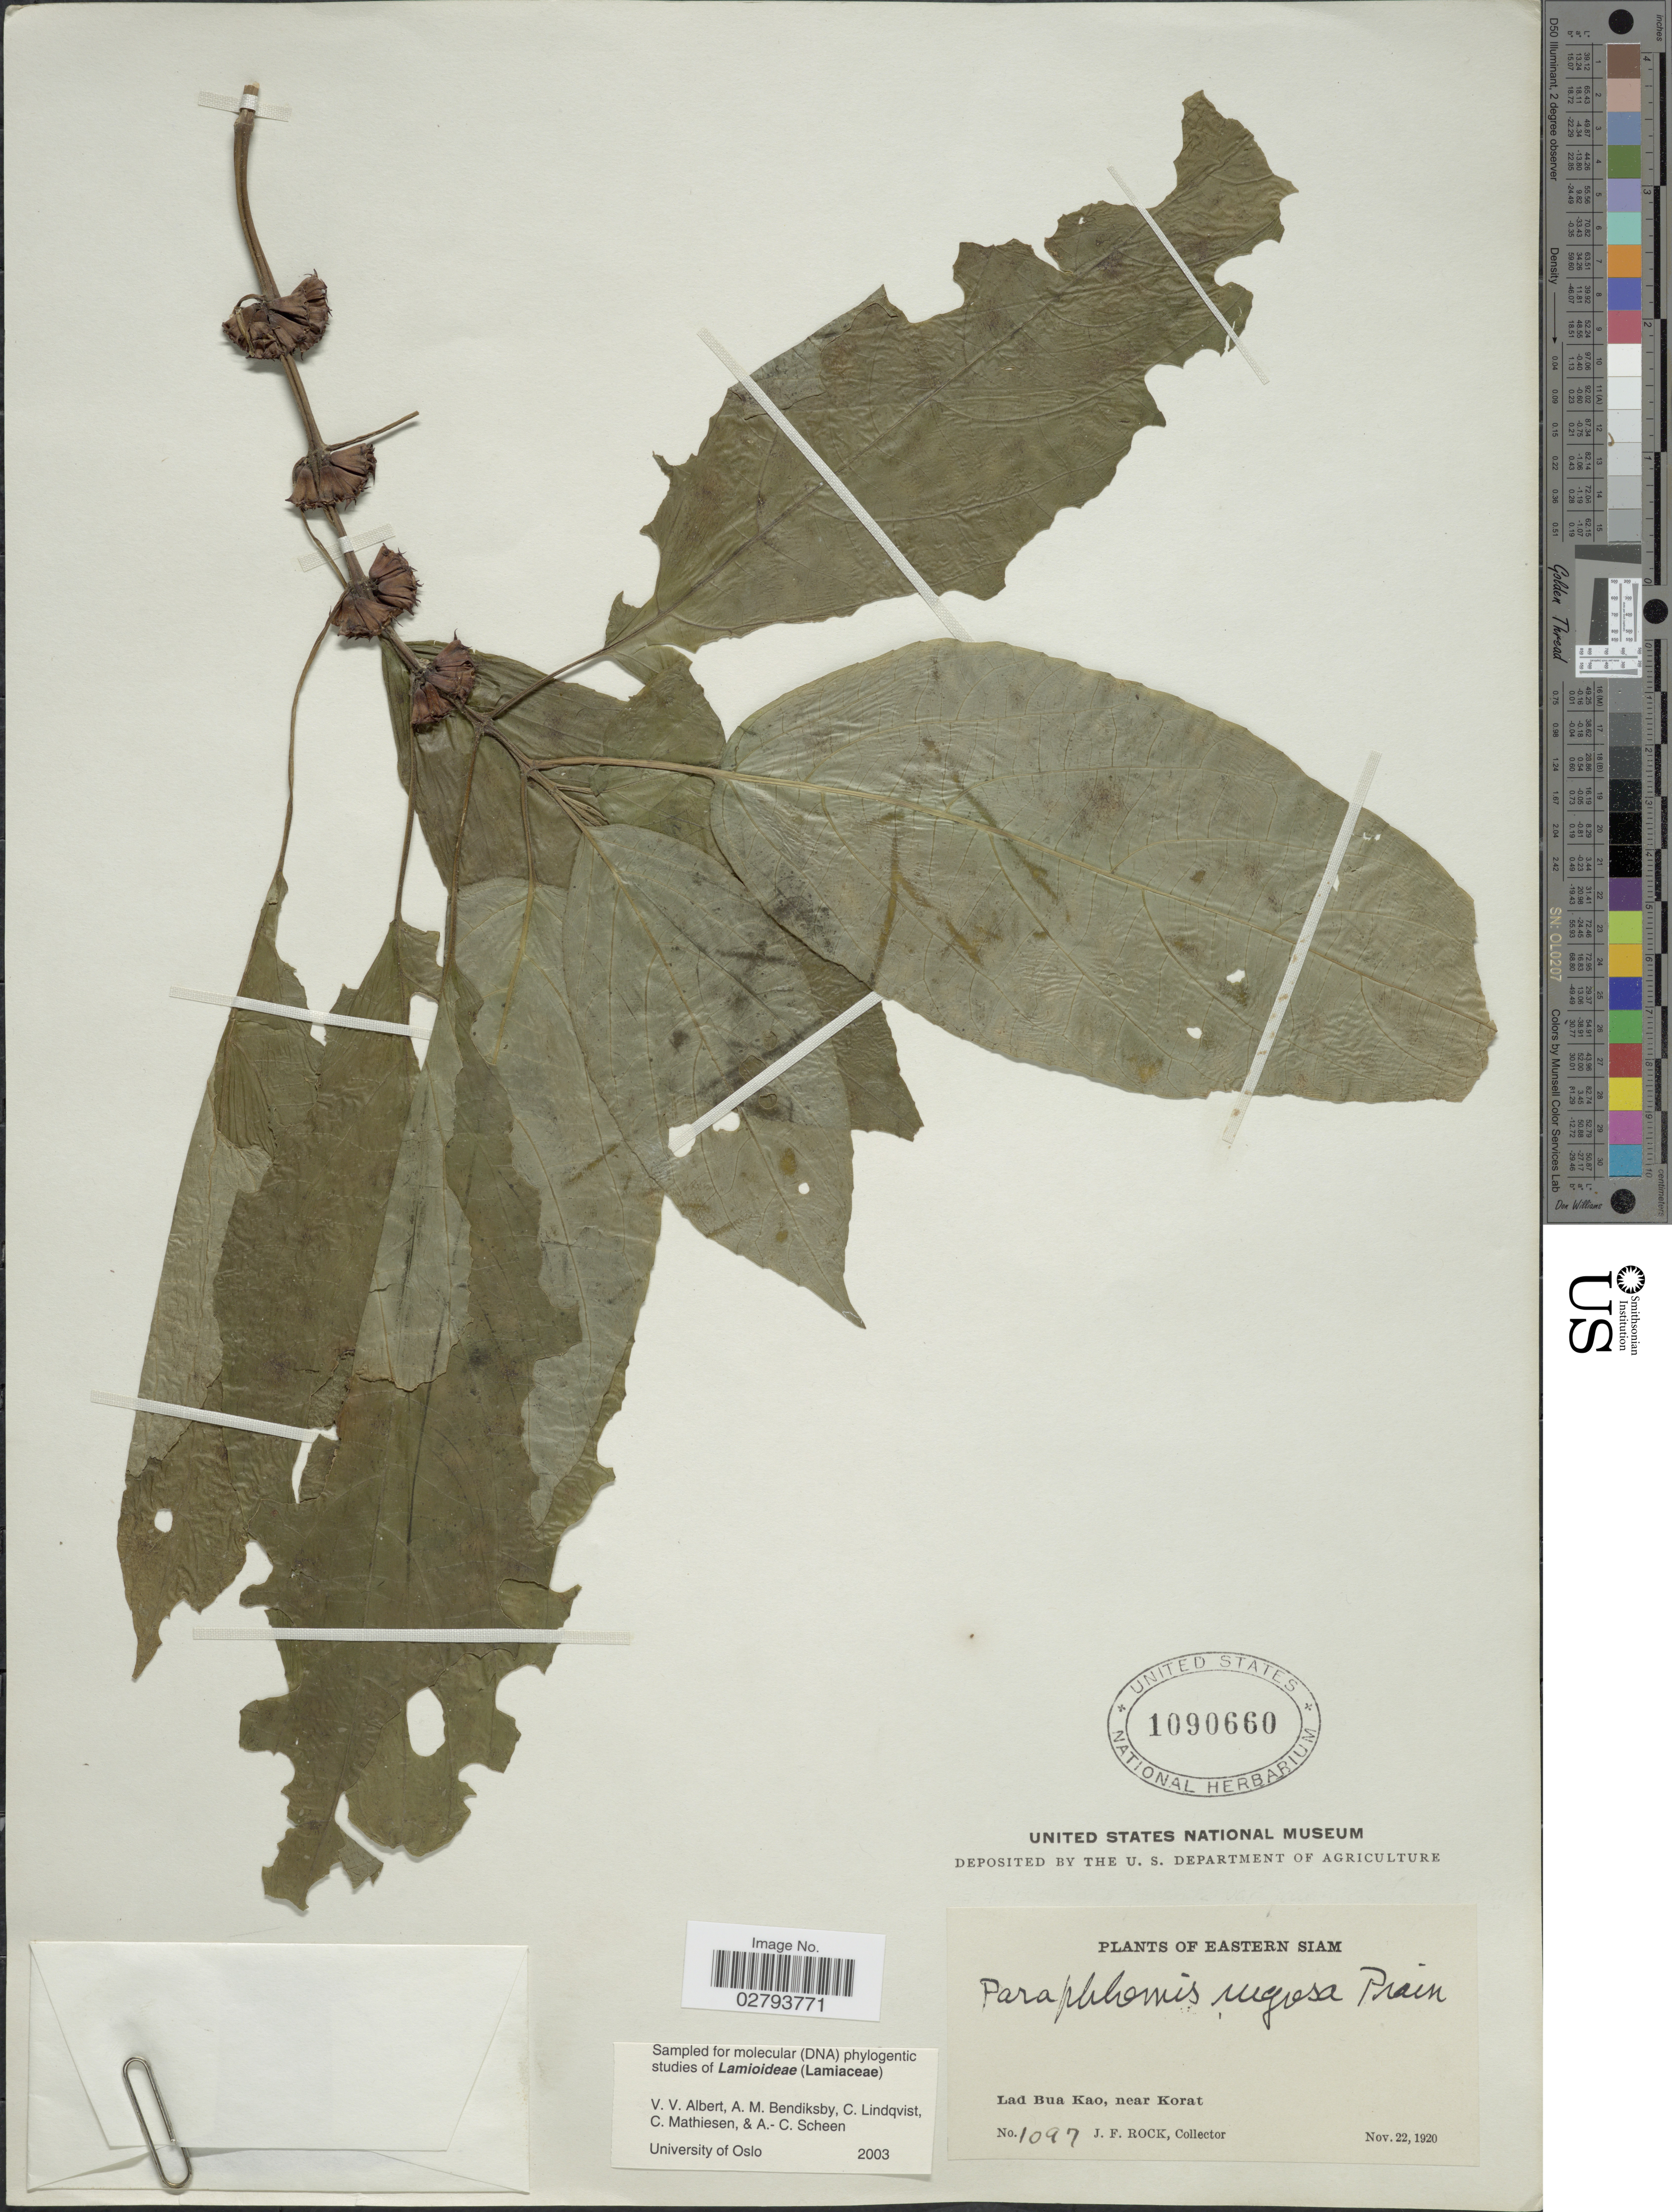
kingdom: Plantae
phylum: Tracheophyta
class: Magnoliopsida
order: Lamiales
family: Lamiaceae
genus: Paraphlomis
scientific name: Paraphlomis javanica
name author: (Blume) Prain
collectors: J. Rock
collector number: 1097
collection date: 1920-11-22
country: Thailand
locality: Eastern Siam, Lad Bua Kao, near Korat.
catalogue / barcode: US 1090660